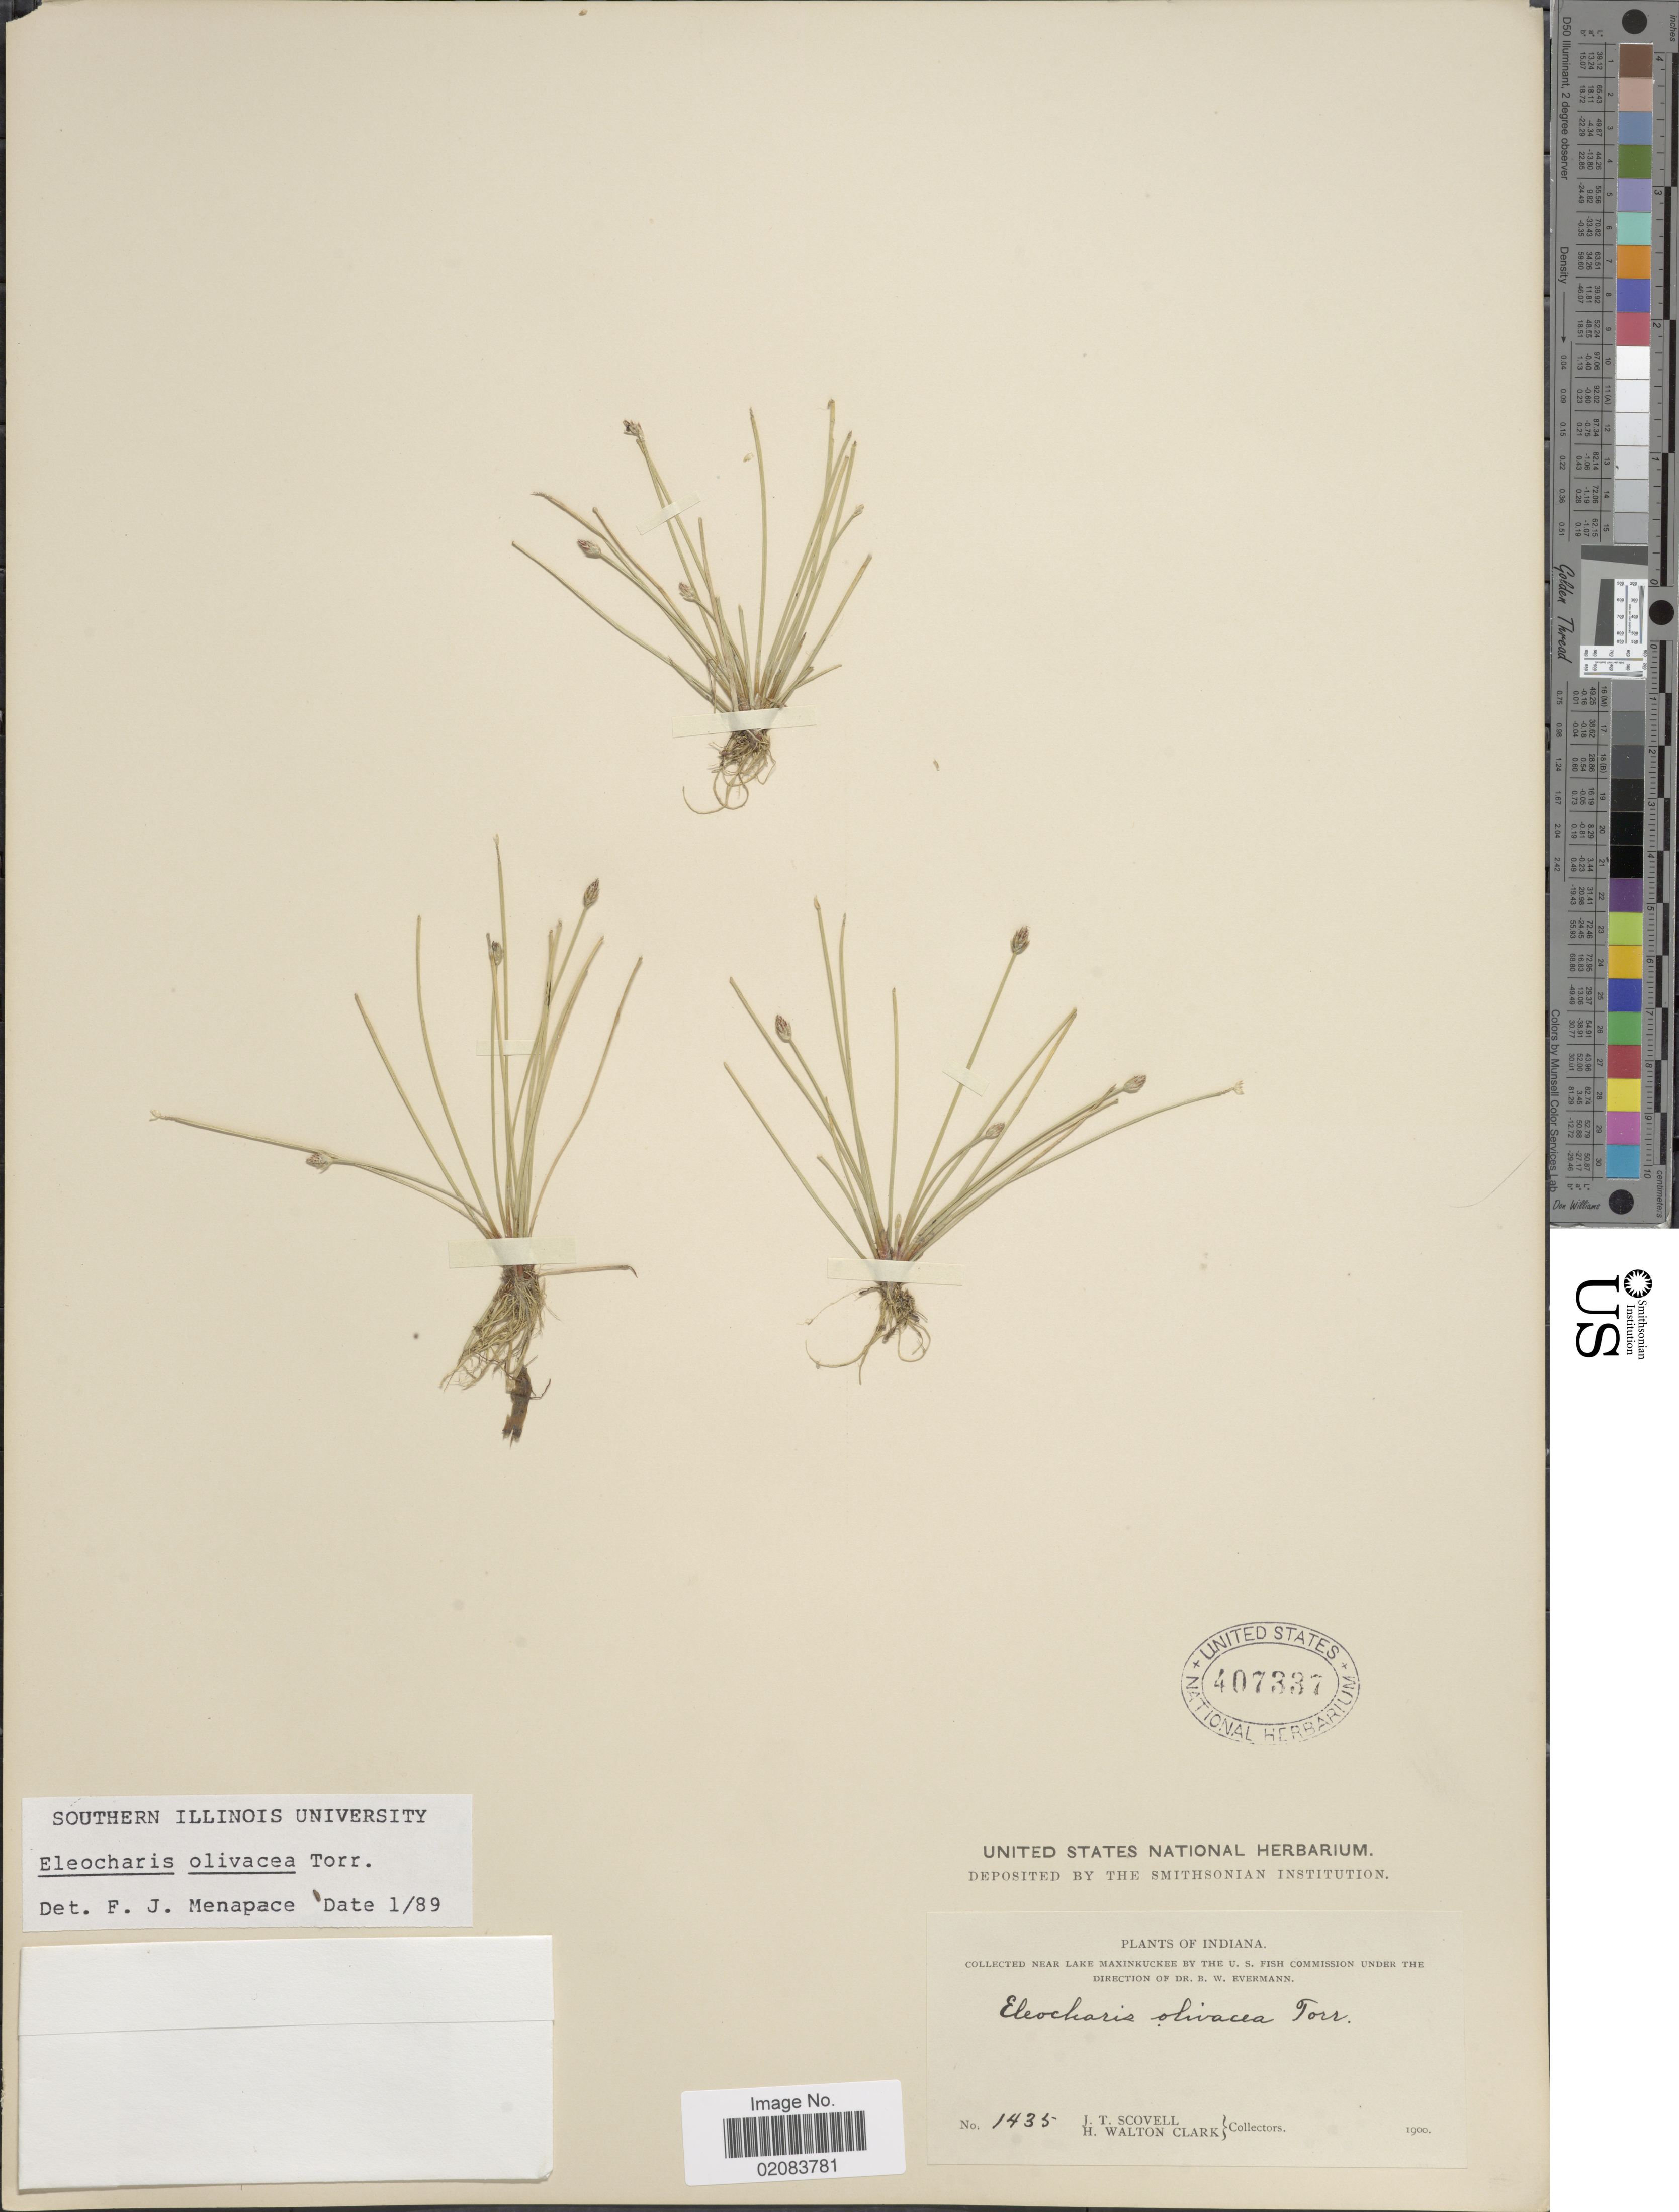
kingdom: Plantae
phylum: Tracheophyta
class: Liliopsida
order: Poales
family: Cyperaceae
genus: Eleocharis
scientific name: Eleocharis olivacea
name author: Torr.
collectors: J. T. Scovell & H. W. Clark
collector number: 1435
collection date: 1900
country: United States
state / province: Indiana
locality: Near Lake Maxinkuckee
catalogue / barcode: US 407337